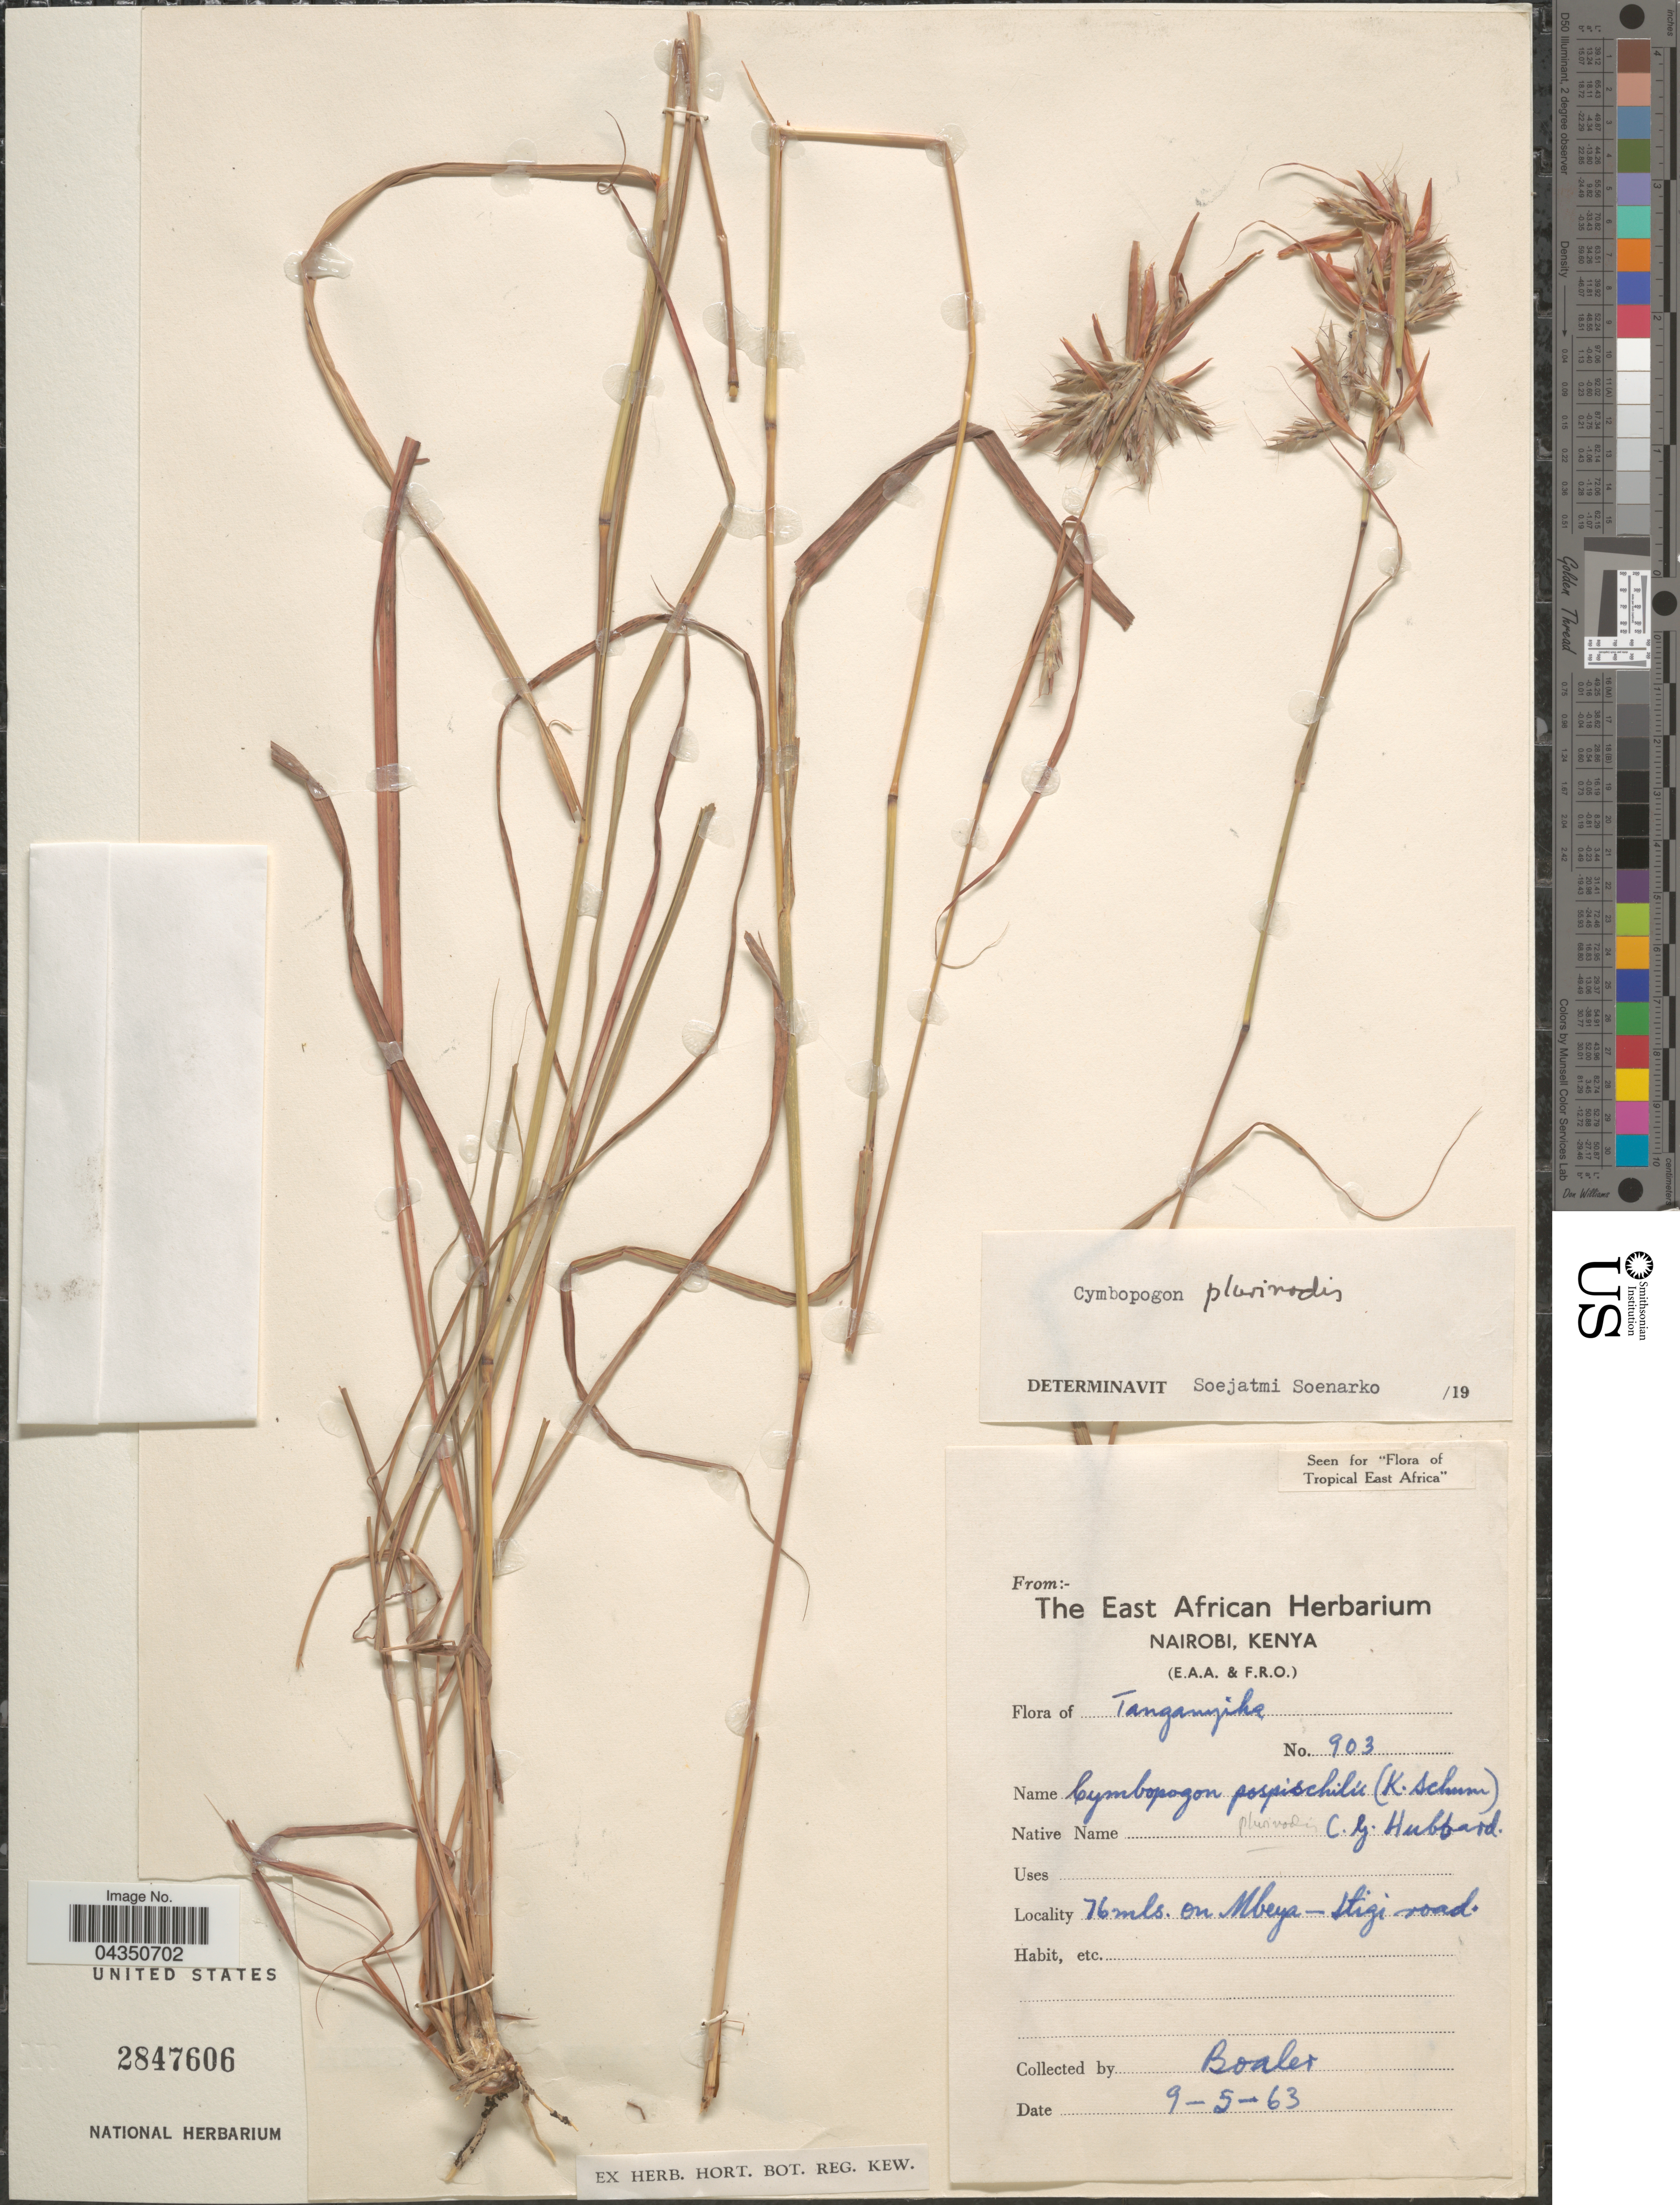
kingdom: Plantae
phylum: Tracheophyta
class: Liliopsida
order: Poales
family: Poaceae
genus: Cymbopogon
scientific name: Cymbopogon pospischillii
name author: (K. Schum.) C.E. Hubb.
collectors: -. Boaler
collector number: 903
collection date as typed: Transcribed d/m/y: 9/5/63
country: Kenya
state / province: Nairobi Area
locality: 76 mls. on Mbeya-Stigi road.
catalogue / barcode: US 2847606